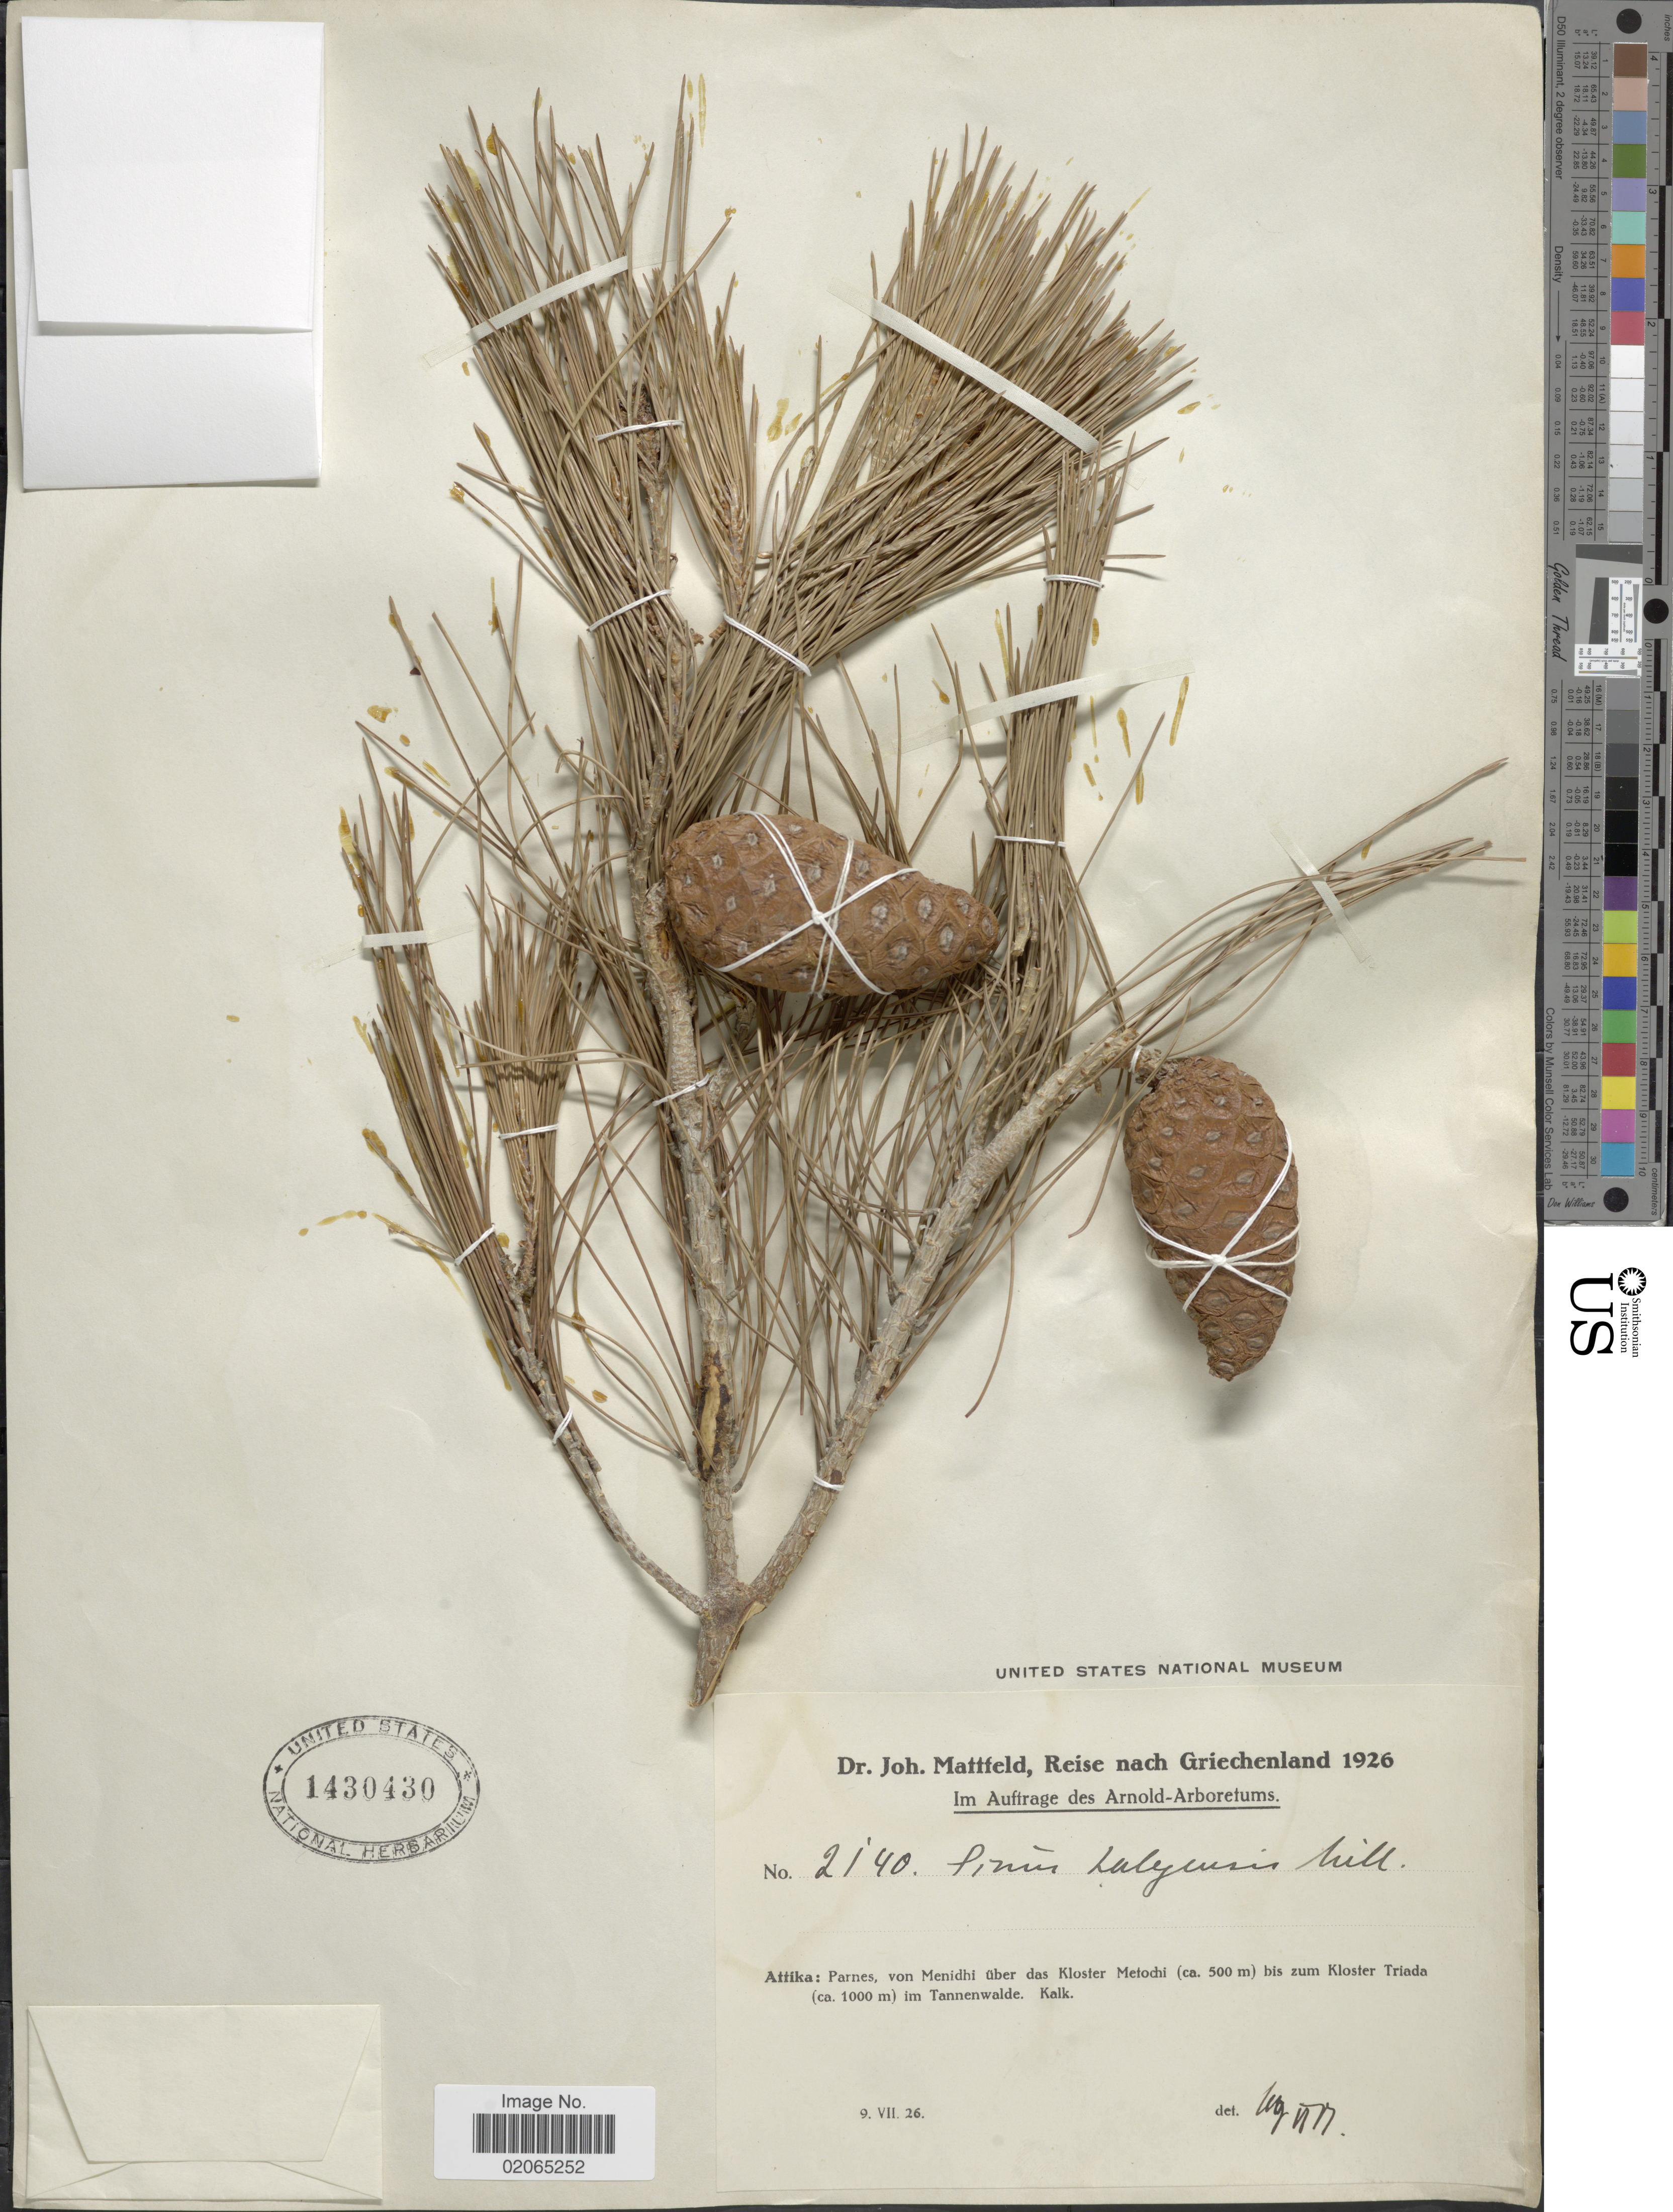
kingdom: Plantae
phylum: Tracheophyta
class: Pinopsida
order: Pinales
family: Pinaceae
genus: Pinus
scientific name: Pinus halepensis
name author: Mill.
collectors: J. Mattfeld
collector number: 2140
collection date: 1926-07-09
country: Greece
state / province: Attica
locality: Attika: Parnes, von Menidhi über das Kloster Metochi bis zum Kloster Triada im Tannenwalde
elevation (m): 500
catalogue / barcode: US 1430430